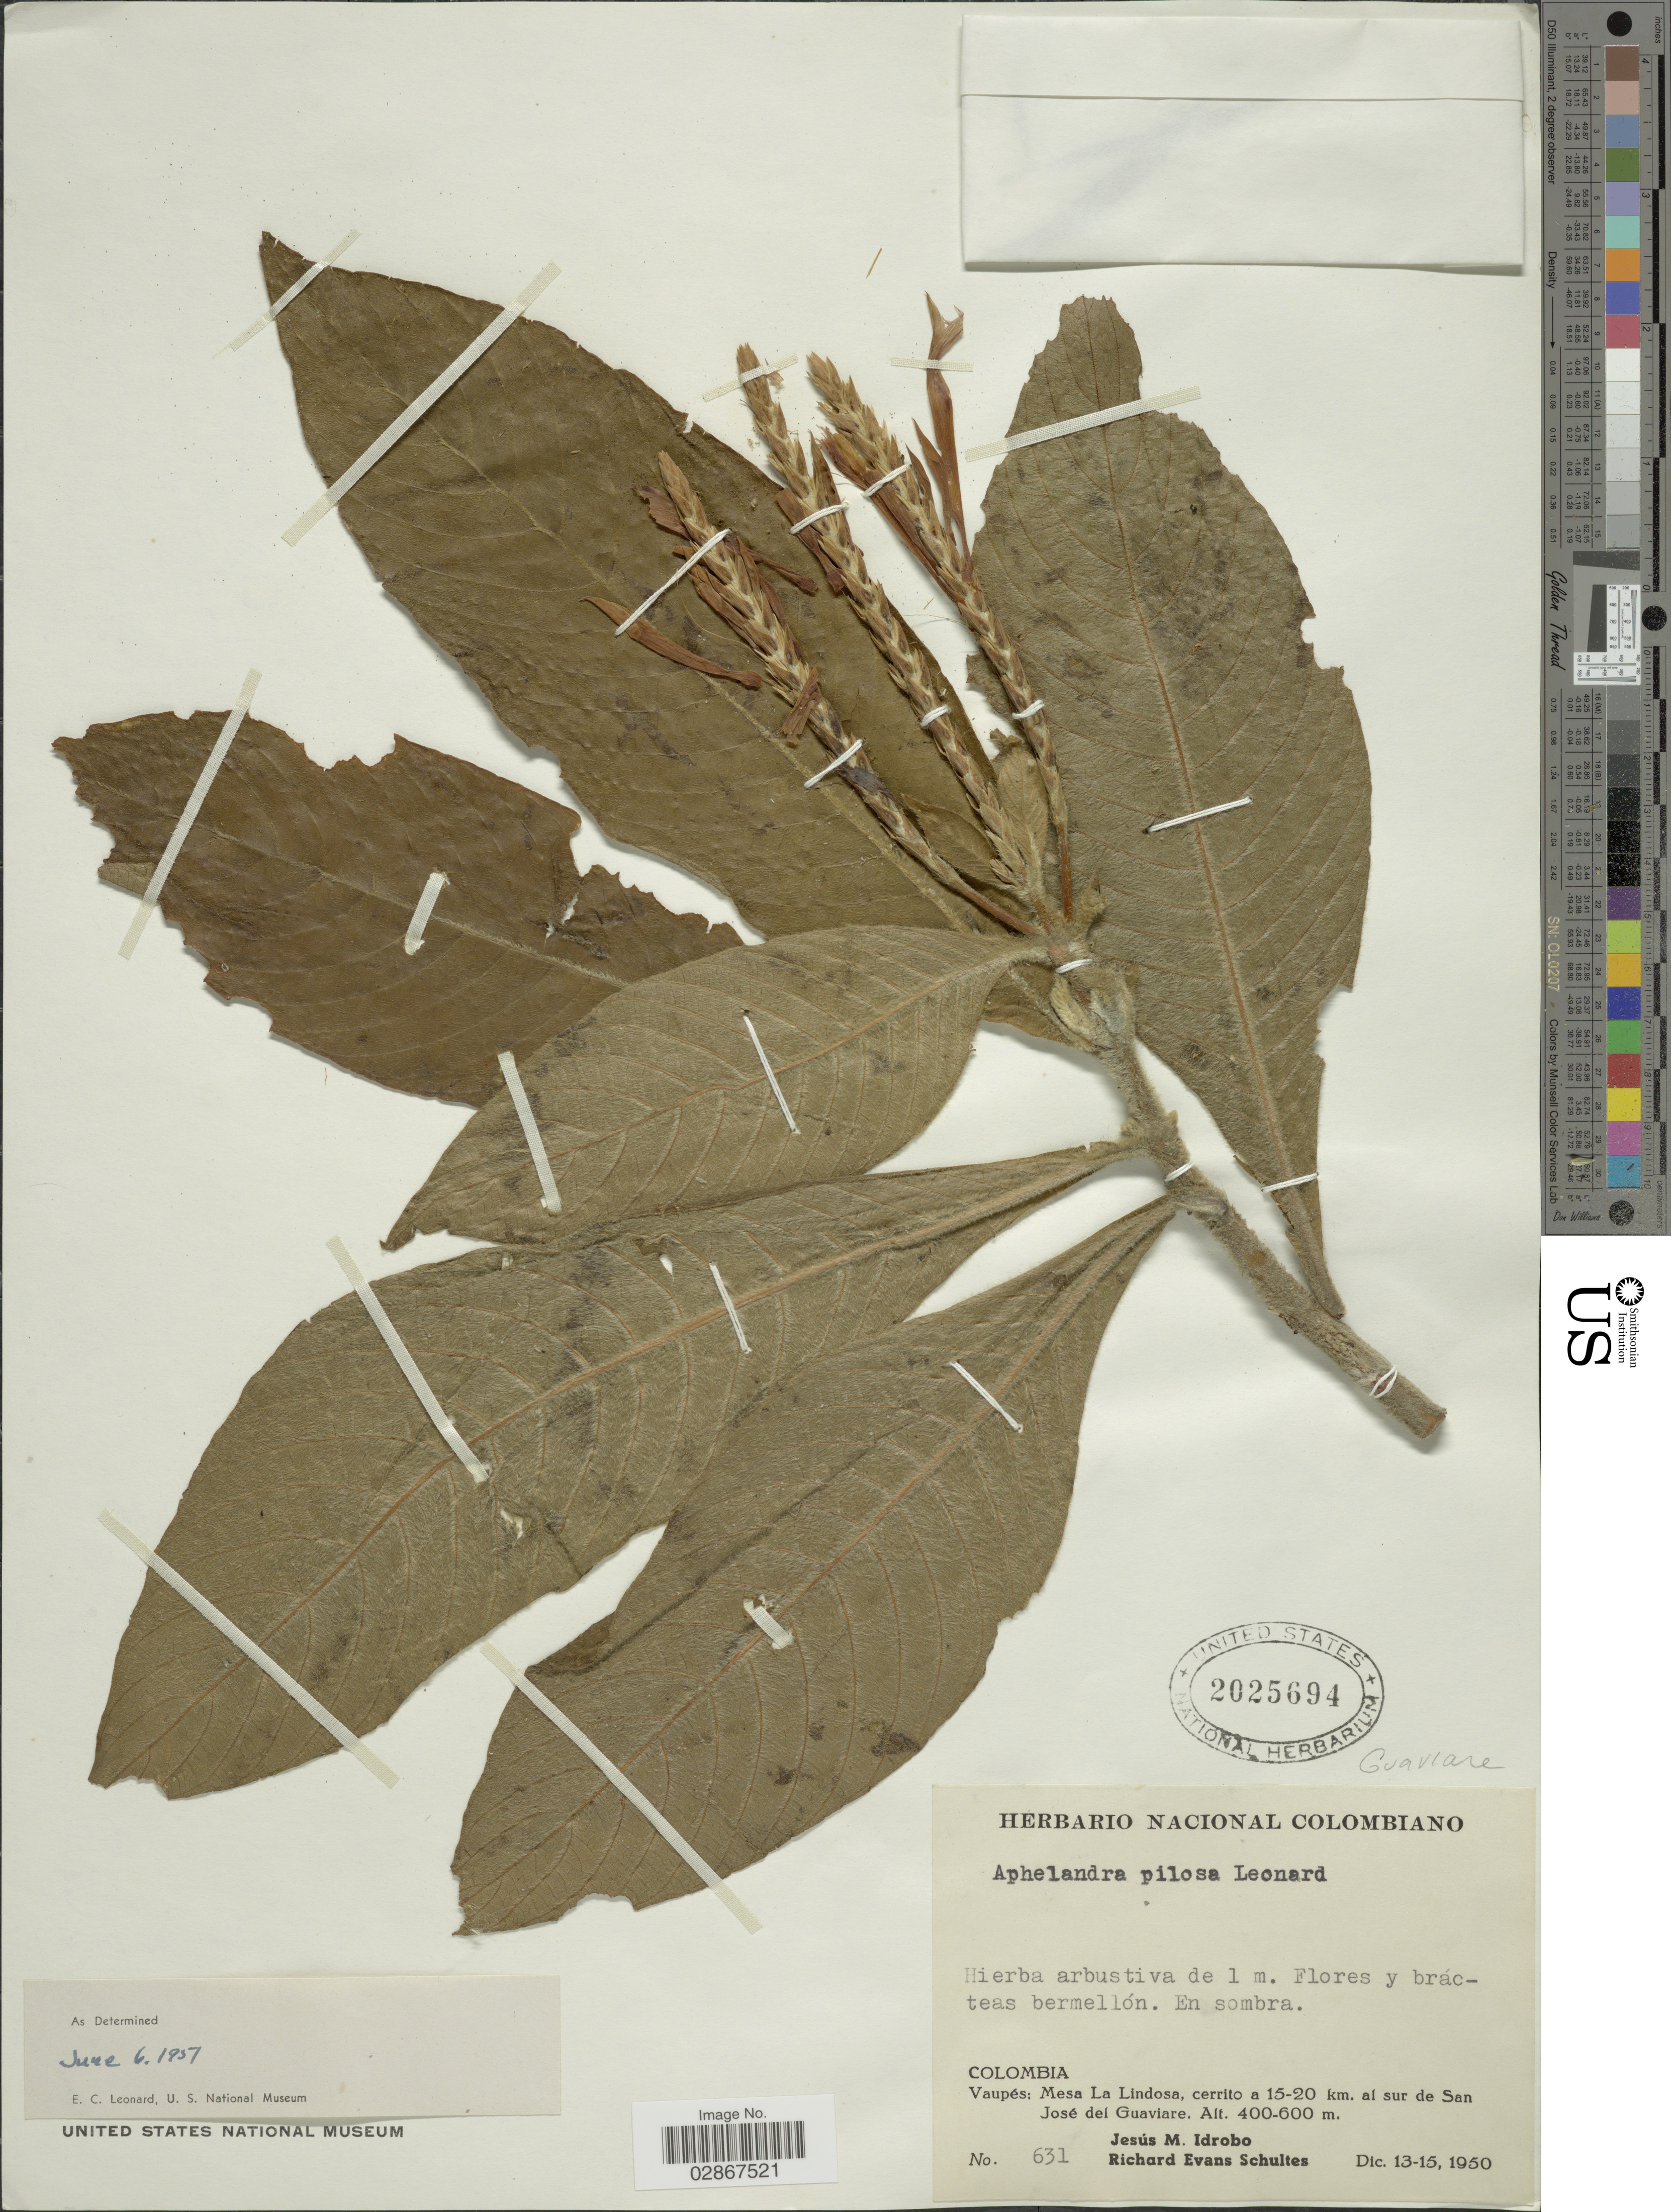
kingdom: Plantae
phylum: Tracheophyta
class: Magnoliopsida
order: Lamiales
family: Acanthaceae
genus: Aphelandra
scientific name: Aphelandra pilosa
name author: Leonard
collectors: J. M. Idrobo & R. E. Schultes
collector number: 631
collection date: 1950-12-13/1950-12-15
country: Colombia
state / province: Vaupés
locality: Mesa La Lindosa, cerrito a 15-20 km. al sur de San José del Guaviare.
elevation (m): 400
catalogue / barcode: US 2025694